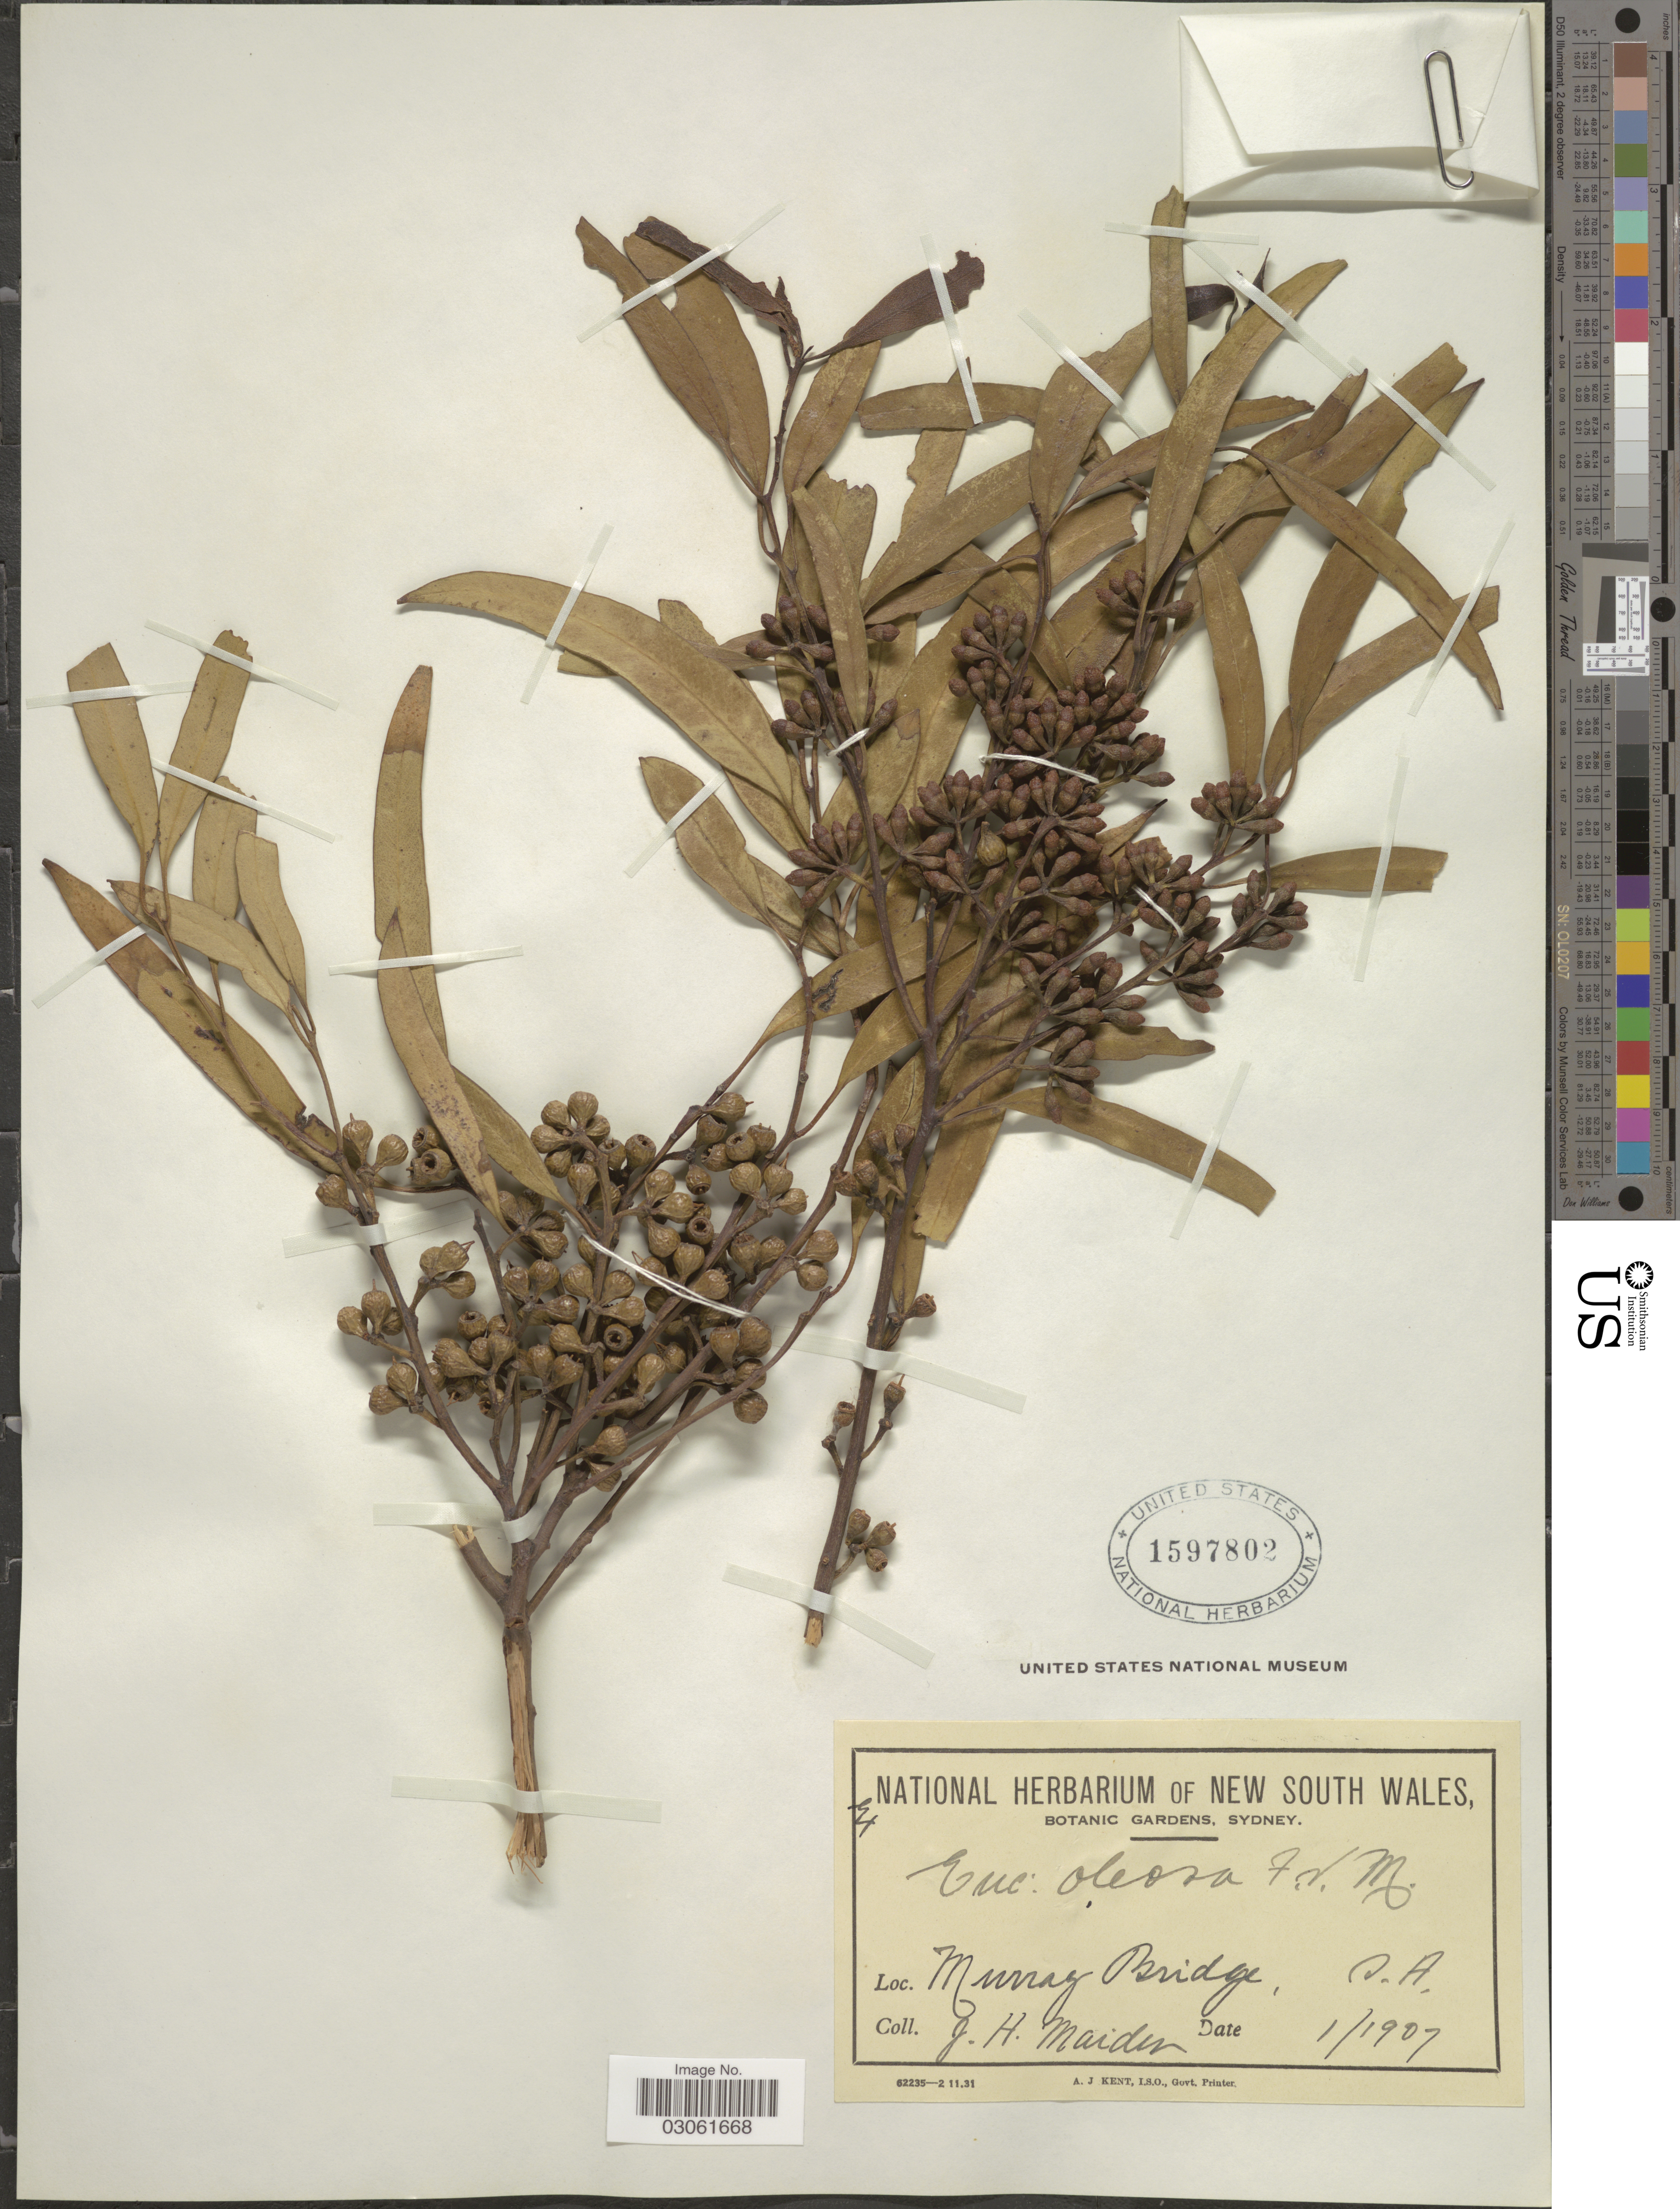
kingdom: Plantae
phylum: Tracheophyta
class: Magnoliopsida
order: Myrtales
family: Myrtaceae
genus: Eucalyptus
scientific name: Eucalyptus oleosa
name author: F. Muell. ex Miq.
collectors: J. Maiden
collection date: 1907-01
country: Australia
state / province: South Australia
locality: Murray Bridge.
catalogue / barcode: US 1597802